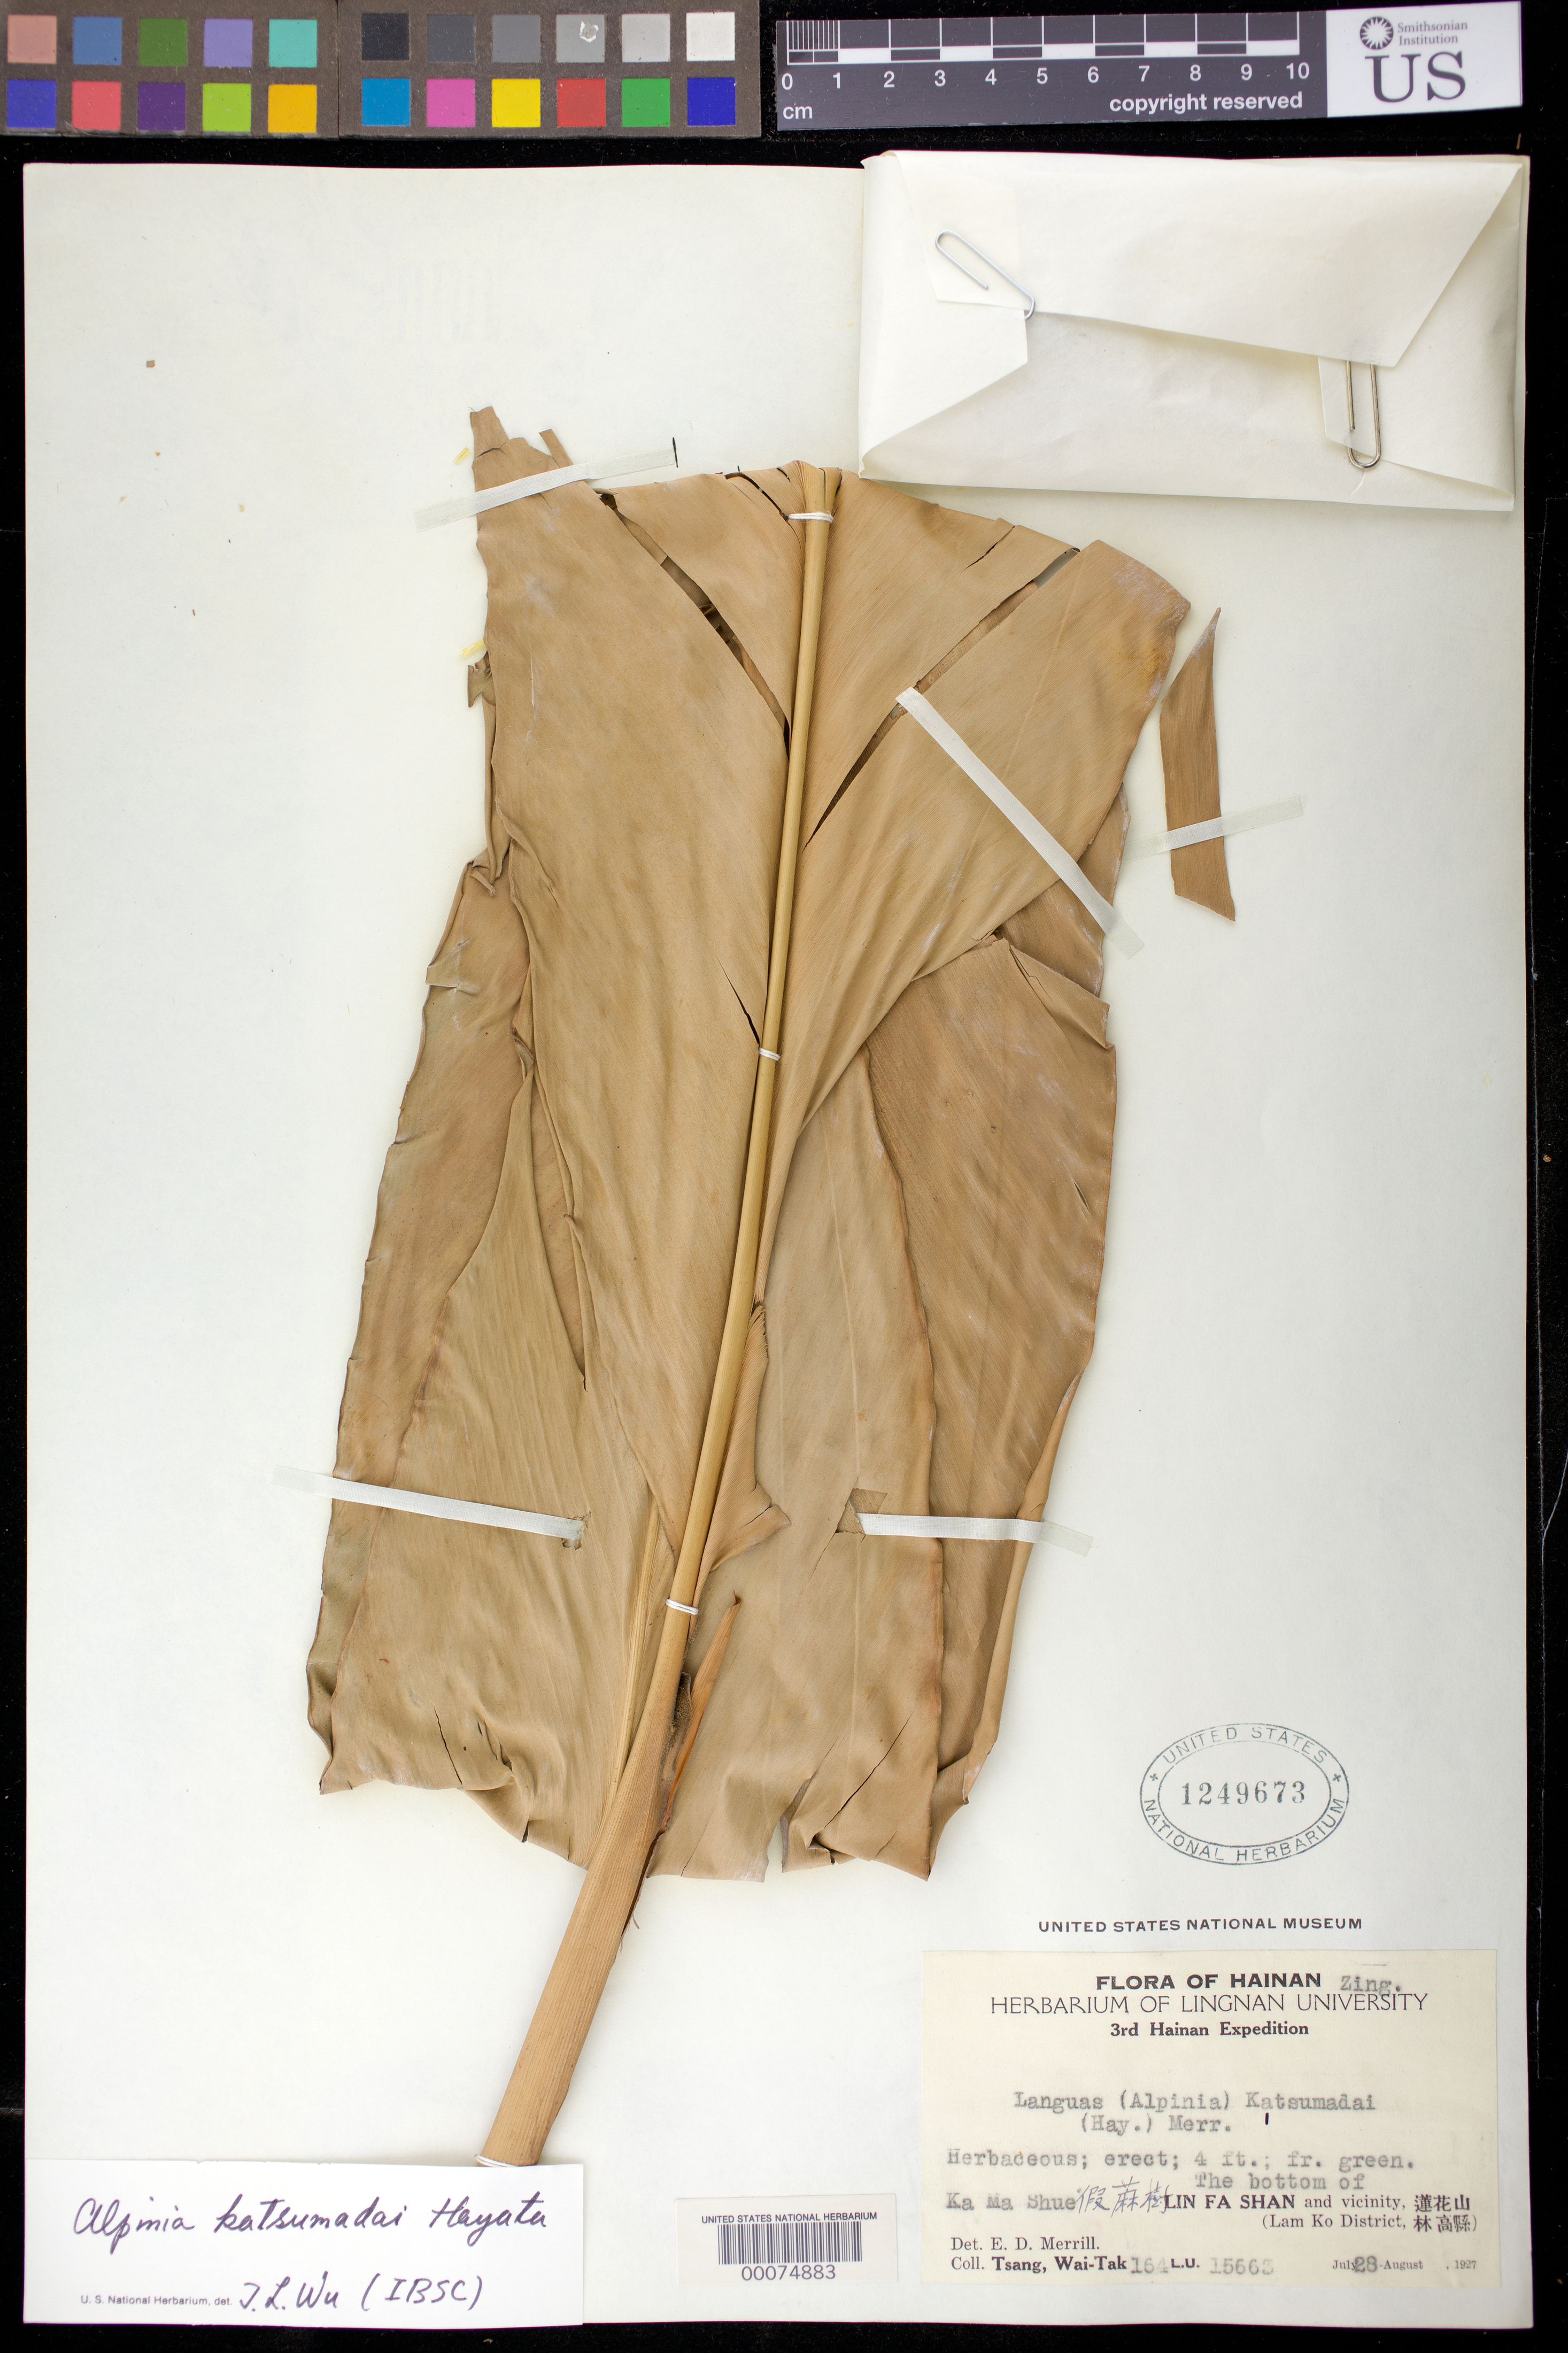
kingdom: Plantae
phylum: Tracheophyta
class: Liliopsida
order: Zingiberales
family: Zingiberaceae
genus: Alpinia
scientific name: Alpinia katsumadai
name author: Hayata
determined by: Wu, Te-Ling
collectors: W. T. Tsang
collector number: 15663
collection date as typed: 28 Jul 1927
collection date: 1927-07-28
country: China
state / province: Hainan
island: Hainan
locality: The bottom of ka ma shue, lin fa shan and vicinity, lam ko district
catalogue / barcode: US 1249673